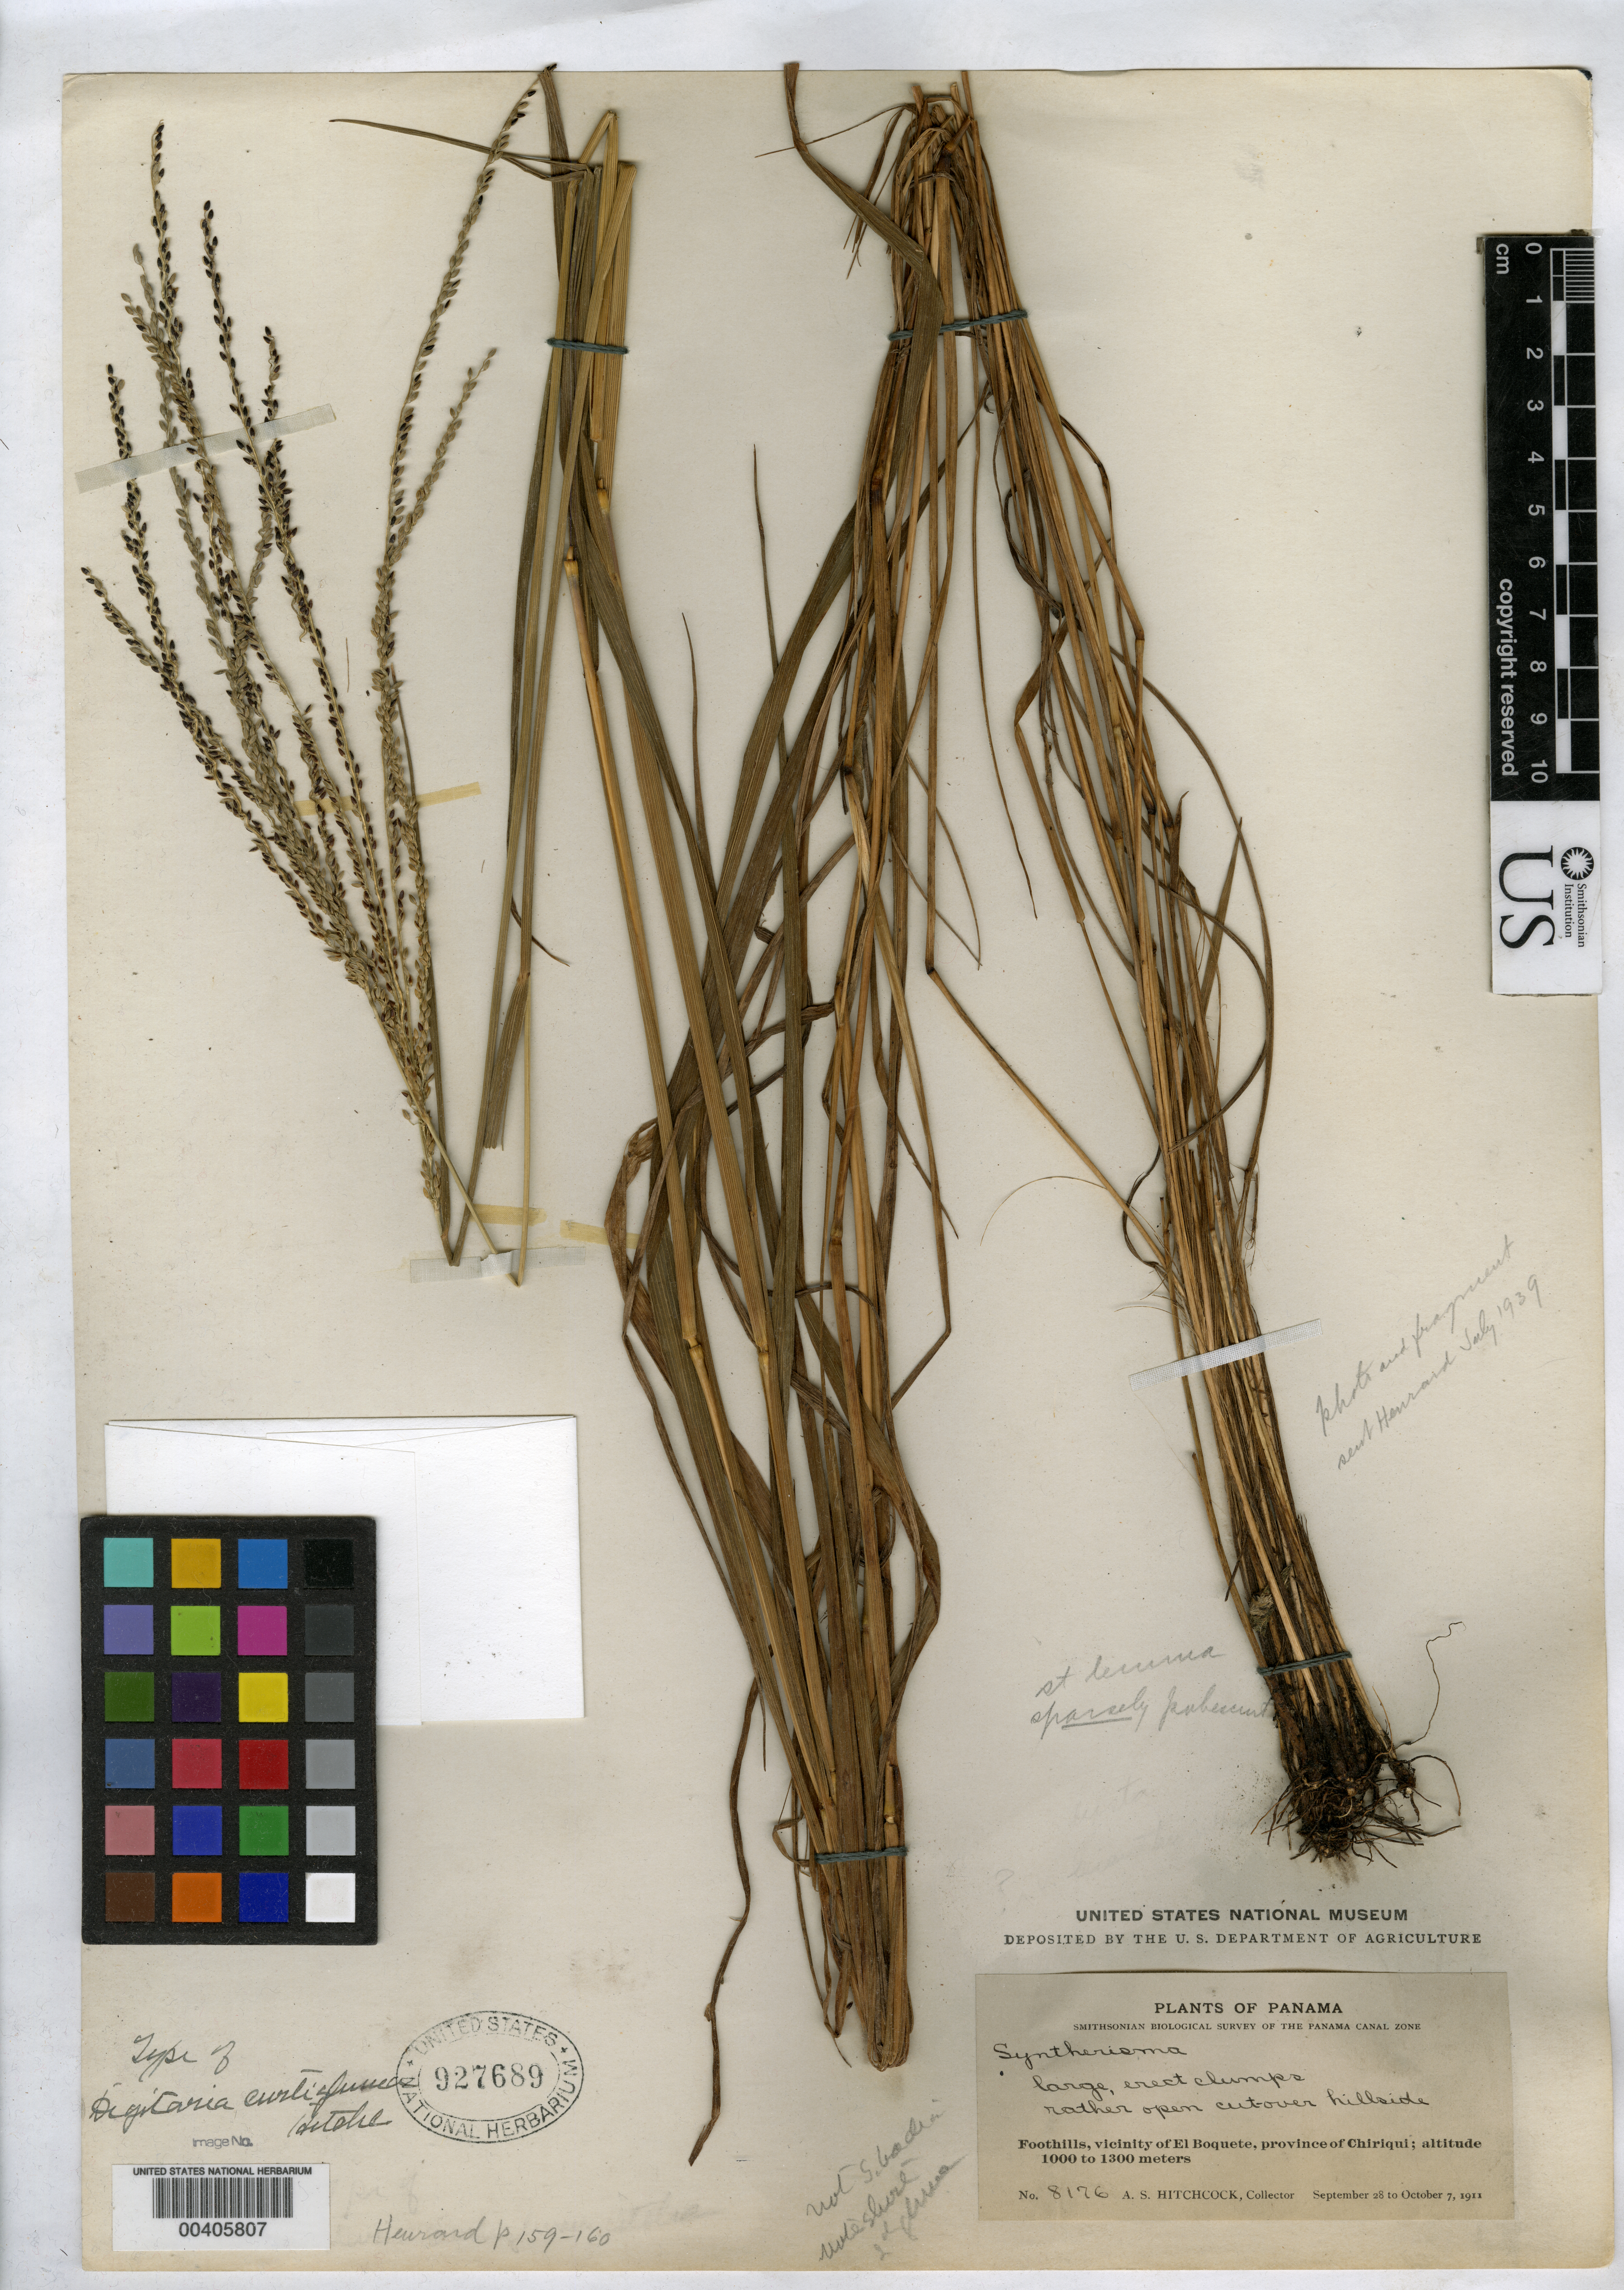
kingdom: Plantae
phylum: Tracheophyta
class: Liliopsida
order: Poales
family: Poaceae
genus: Digitaria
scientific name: Digitaria curtigluma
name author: Hitchc.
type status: Holotype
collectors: A. S. Hitchcock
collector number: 8176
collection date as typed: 28 Sep 1911 to 07 Oct 1911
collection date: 1911-09-28/1911-10-07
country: Panama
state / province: Chiriquí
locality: El Boquete.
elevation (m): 1000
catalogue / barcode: US 927689